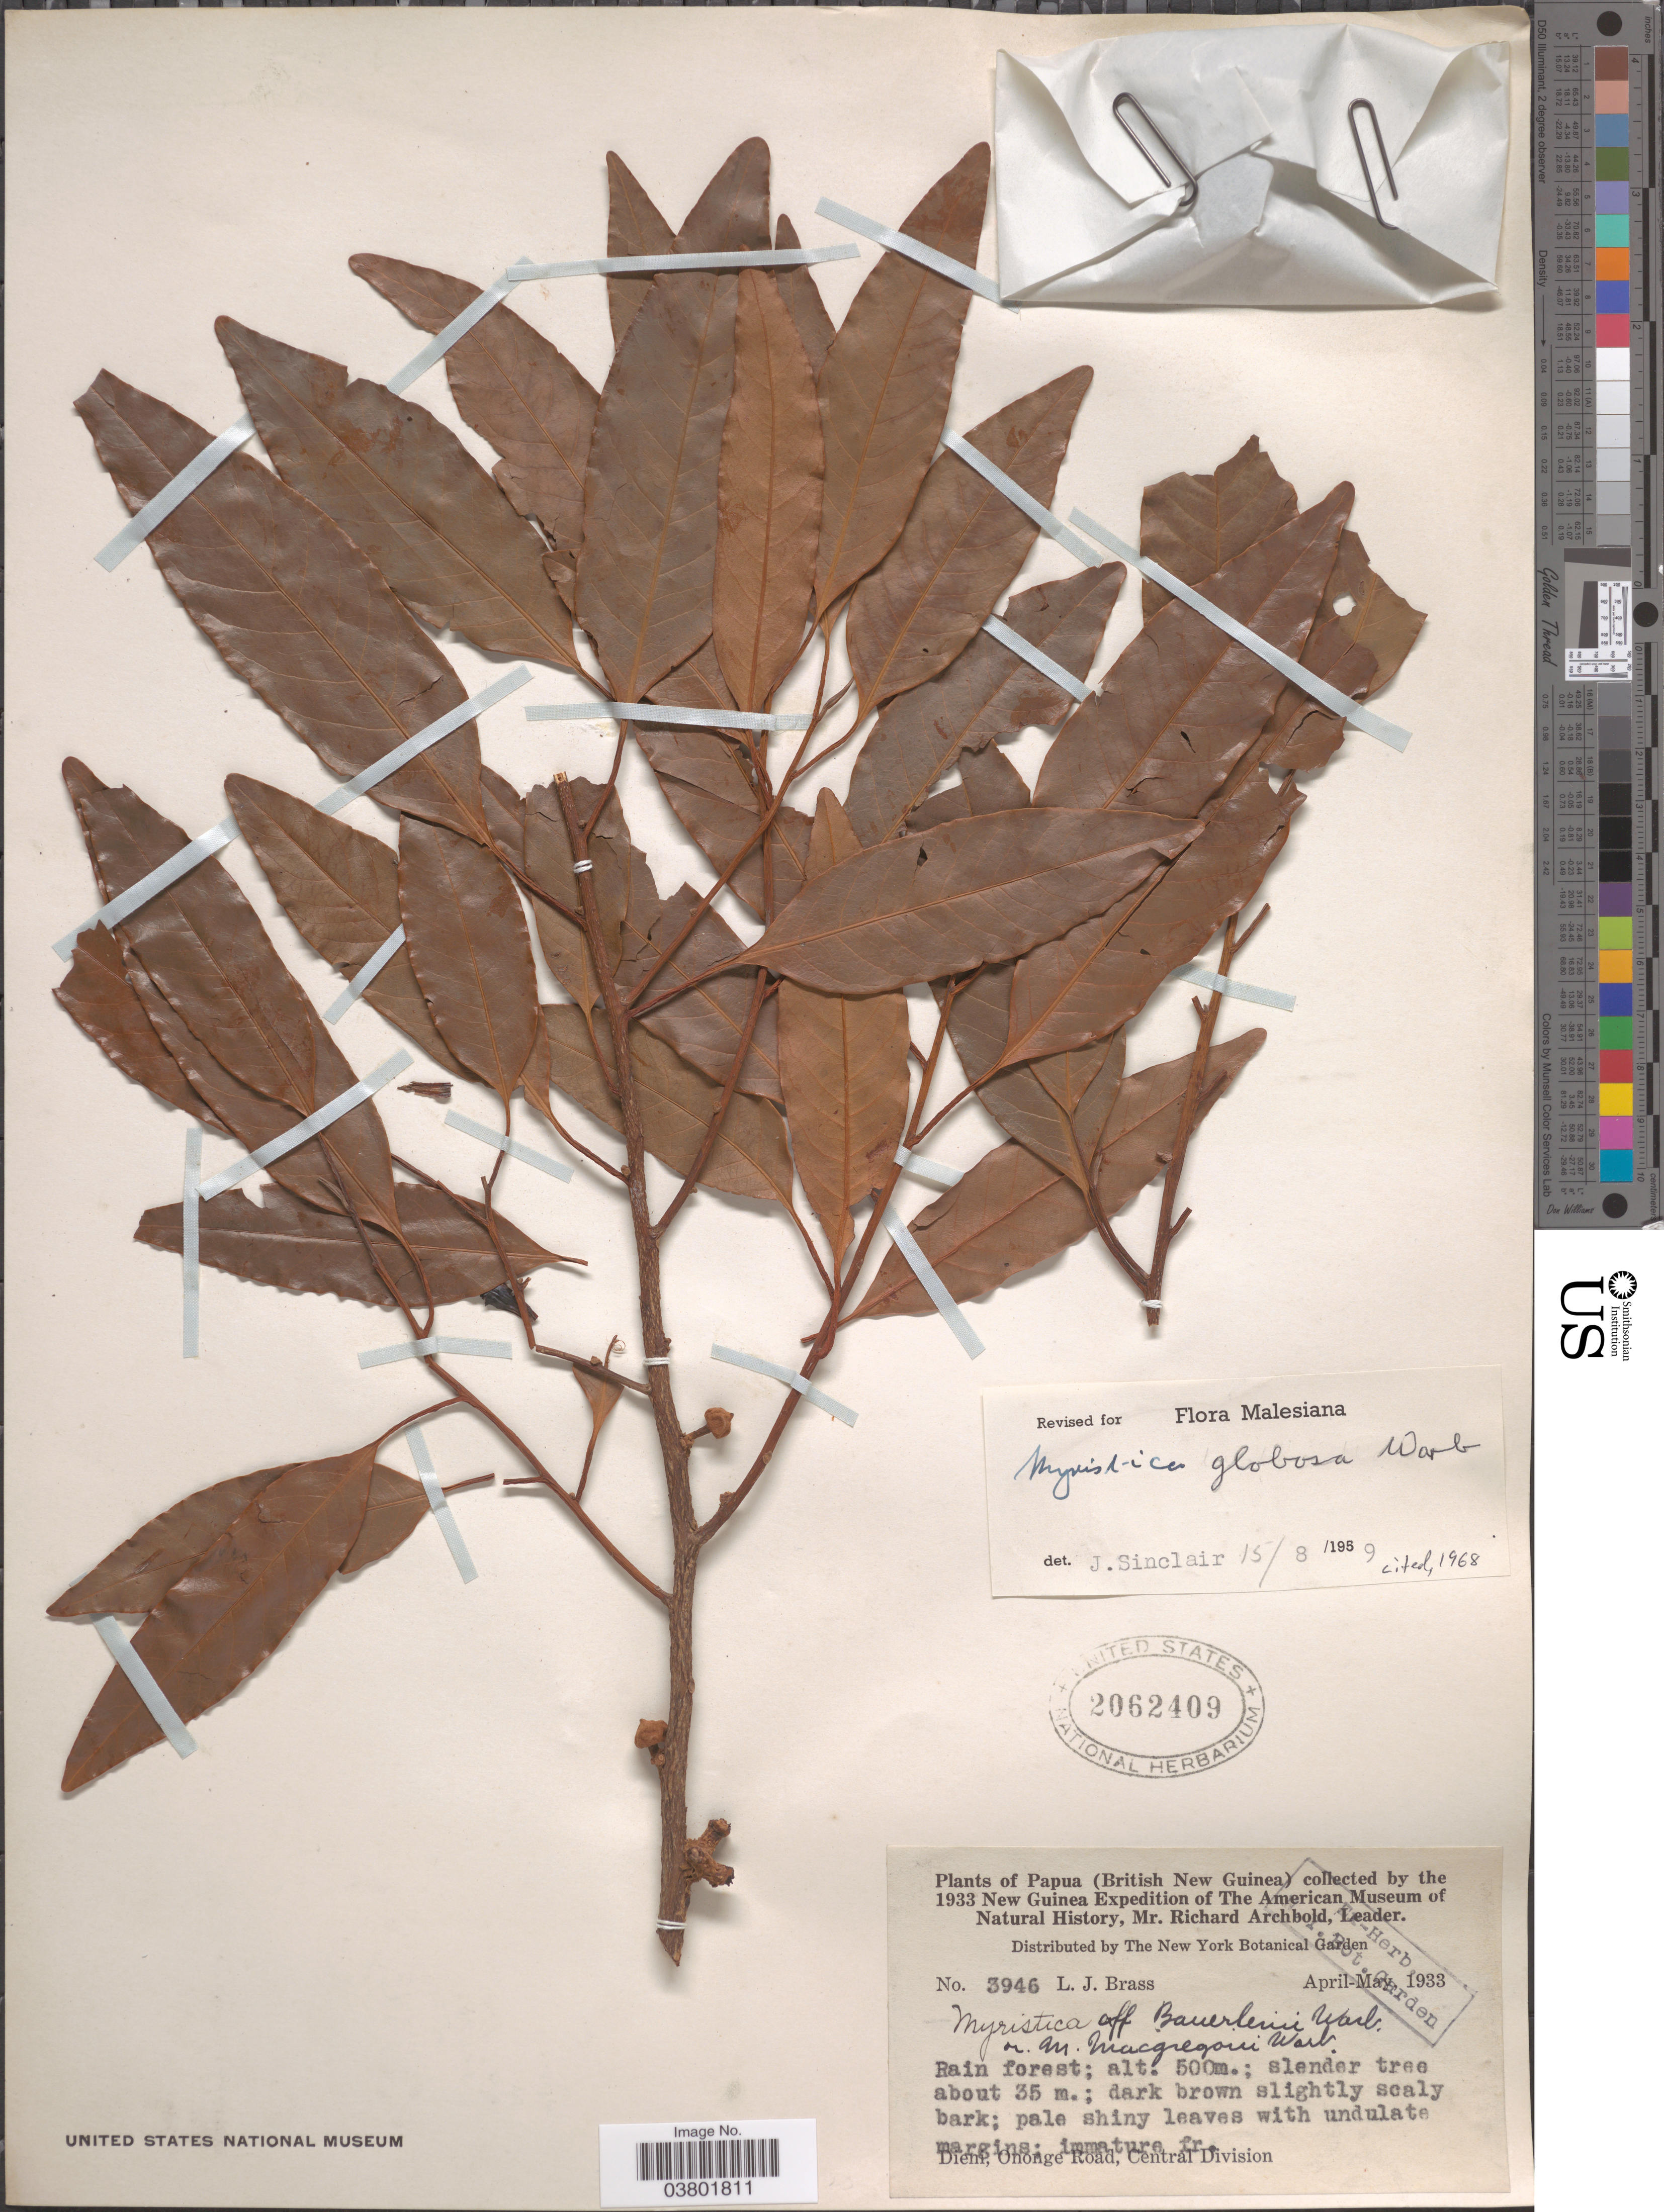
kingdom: Plantae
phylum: Tracheophyta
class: Magnoliopsida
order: Magnoliales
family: Myristicaceae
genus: Myristica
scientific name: Myristica globosa subsp. globosa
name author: Warb.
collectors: L. J. Brass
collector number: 3946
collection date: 1933-04/1933-05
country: Papua New Guinea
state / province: Central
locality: Papua (British New Guinea). Dieni, Ononge Road, Central Division.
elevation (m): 500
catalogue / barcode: US 2062409